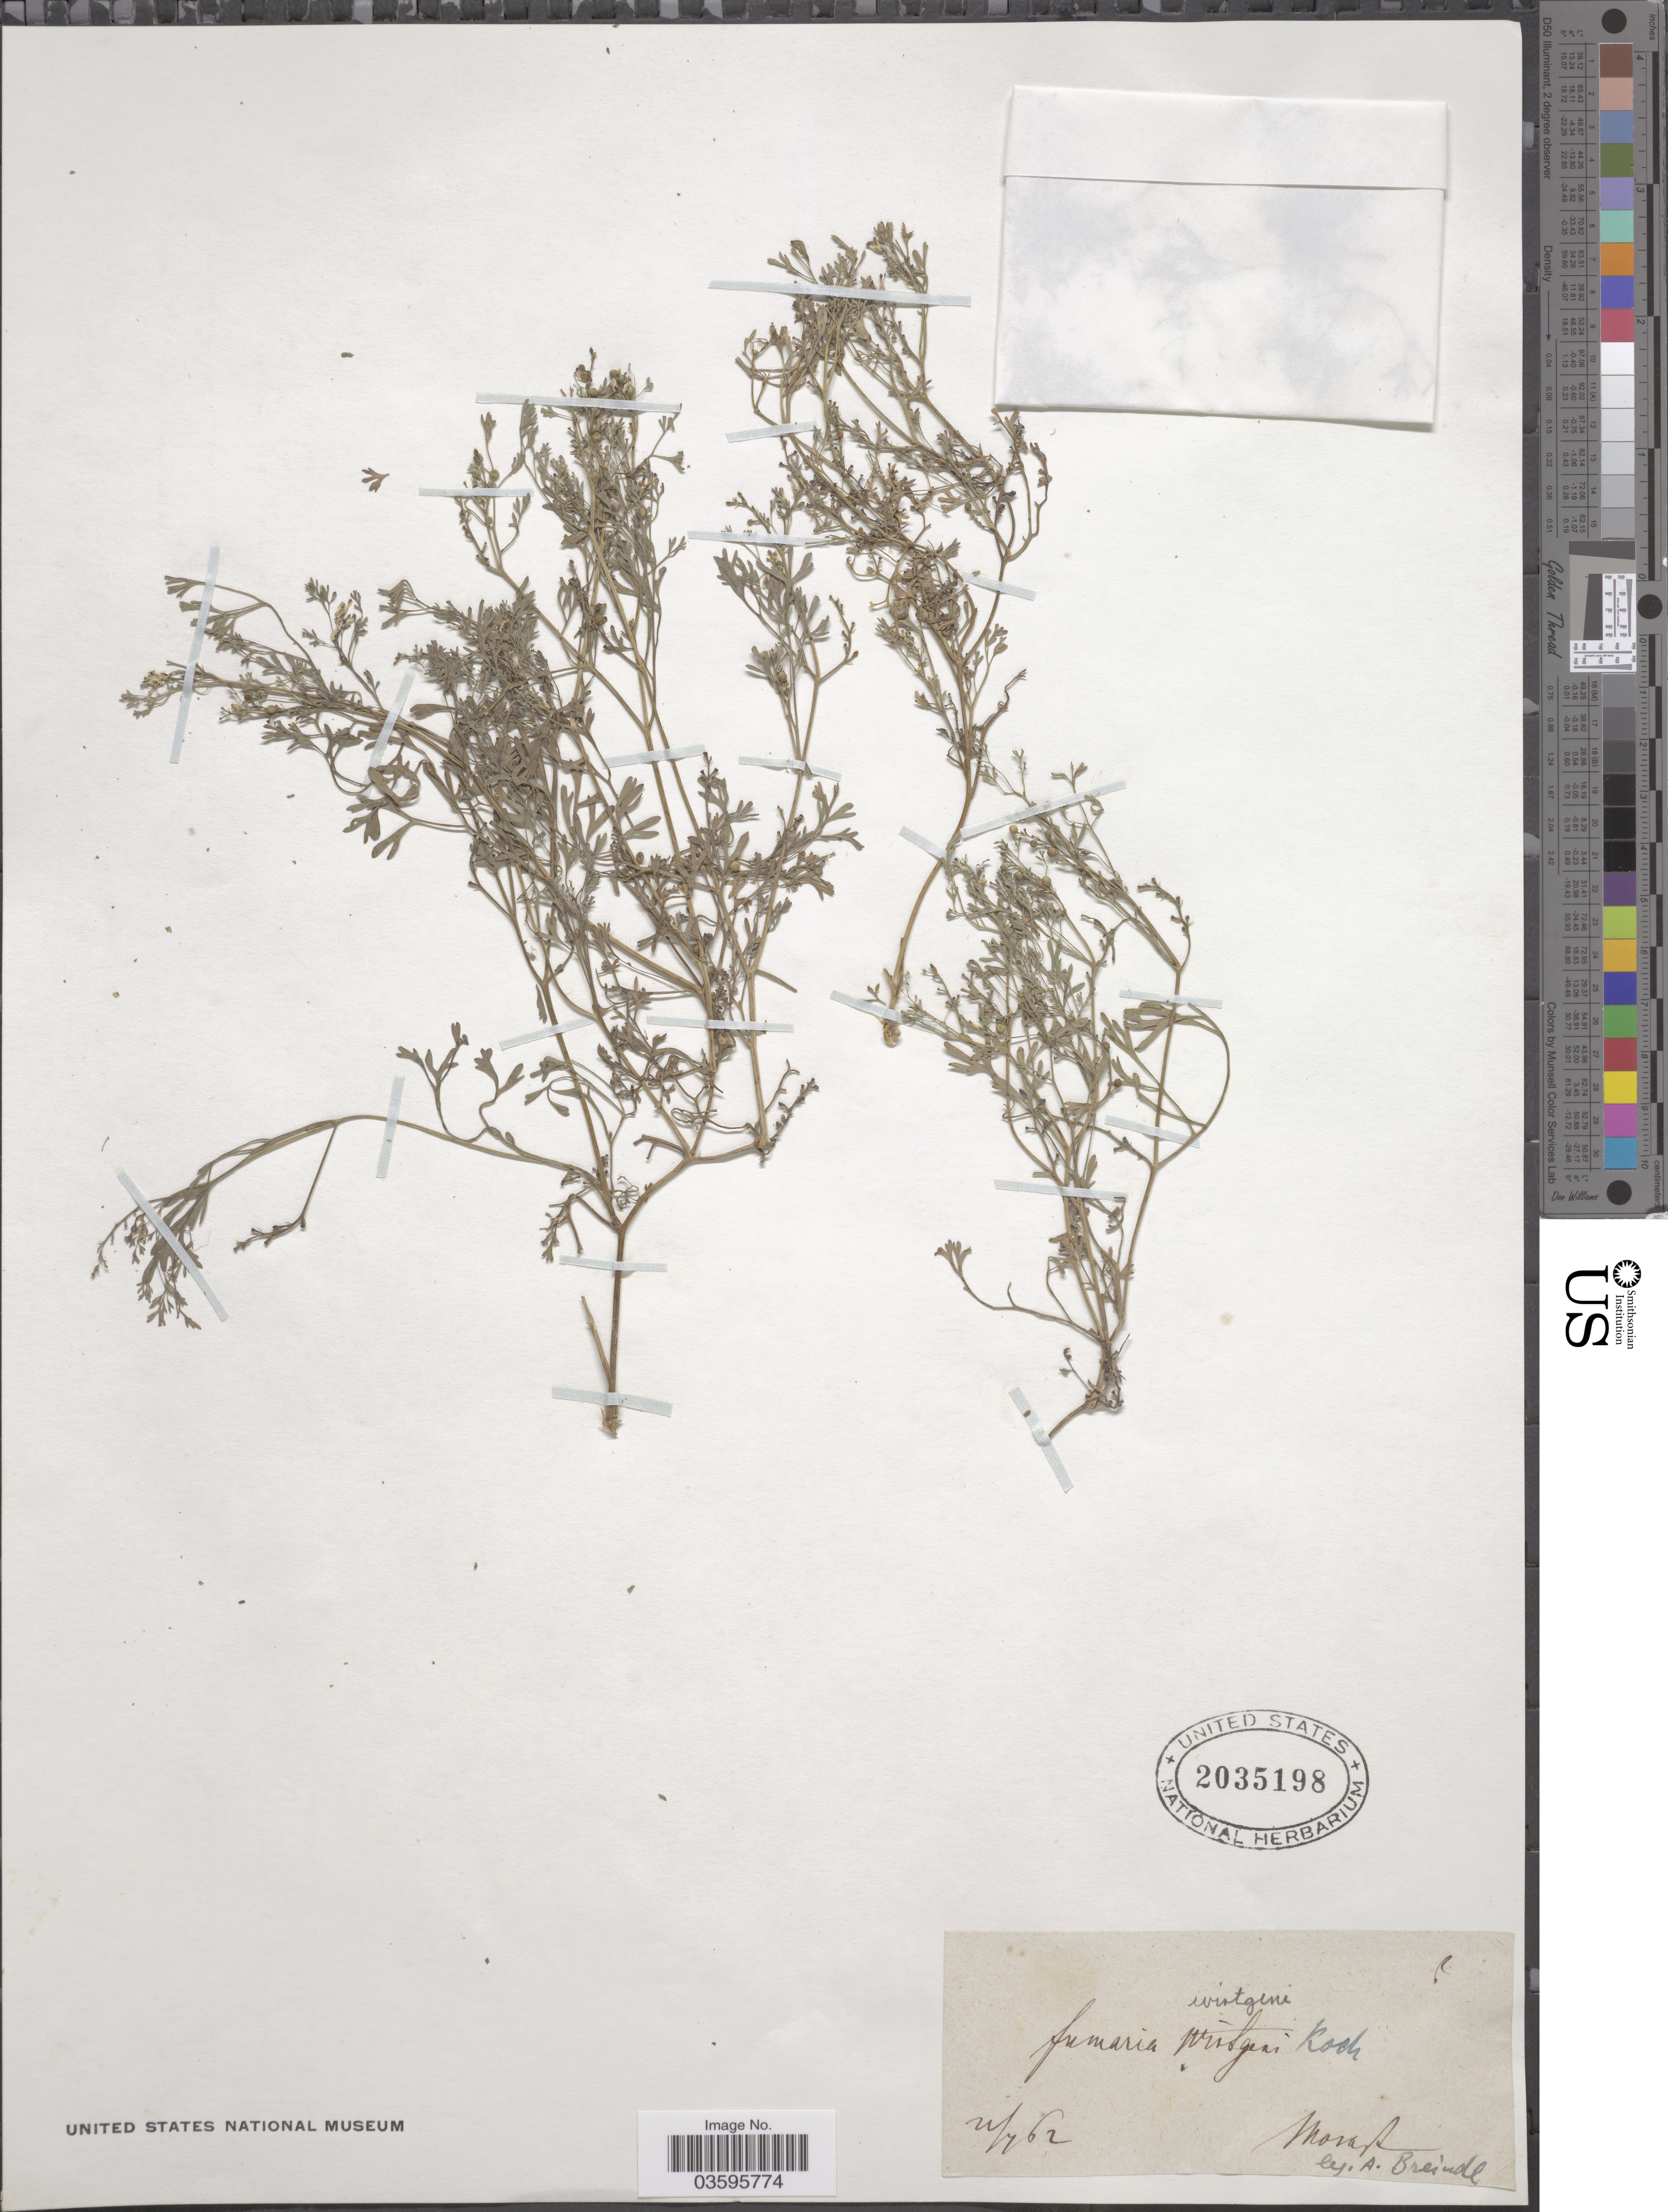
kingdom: Plantae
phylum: Tracheophyta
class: Magnoliopsida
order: Ranunculales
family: Papaveraceae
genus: Fumaria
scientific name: Fumaria wirtgenii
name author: W.D.J. Koch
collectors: A. Breindl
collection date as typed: Transcribed d/m/y: 21/7/62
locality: Morat [interpreted].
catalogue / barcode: US 2035198